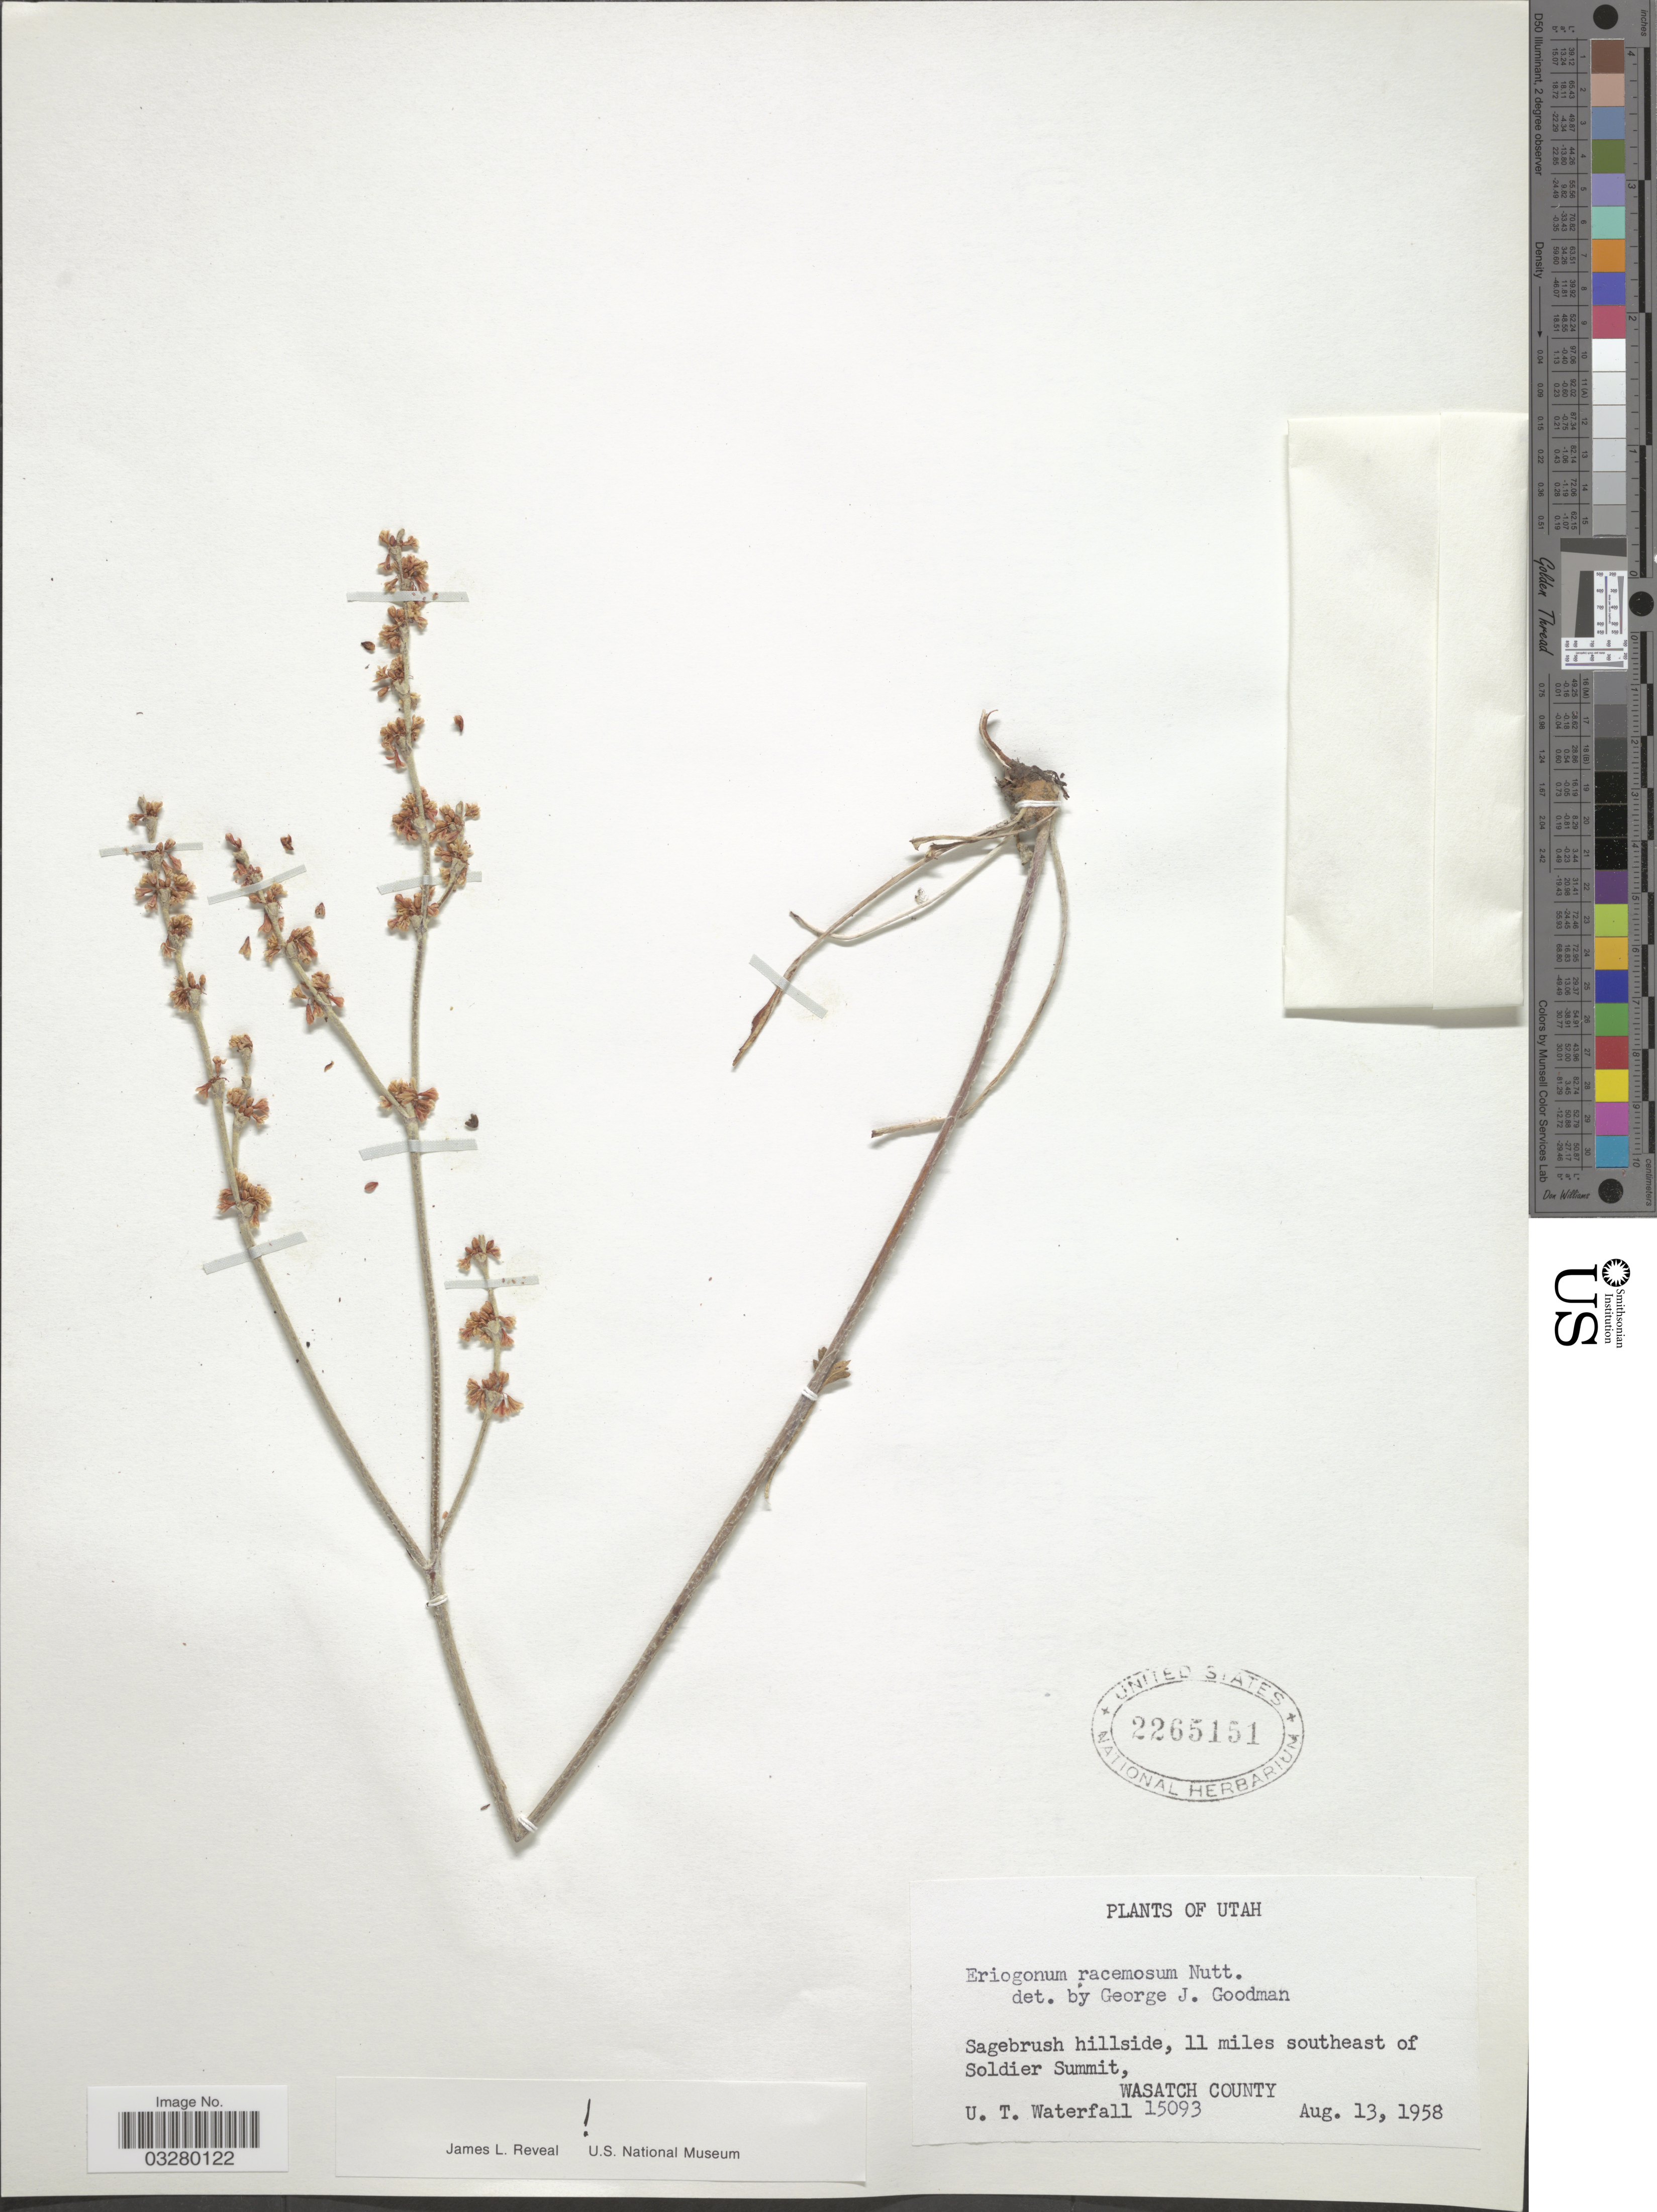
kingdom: Plantae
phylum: Tracheophyta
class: Magnoliopsida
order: Caryophyllales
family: Polygonaceae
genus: Eriogonum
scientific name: Eriogonum racemosum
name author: Nutt.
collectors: U. T. Waterfall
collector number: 15093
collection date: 1958-08-13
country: United States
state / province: Utah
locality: Sagebrush hillside, 11 miles southeast of Soldier Summit, Wasatch County.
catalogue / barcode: US 2265151